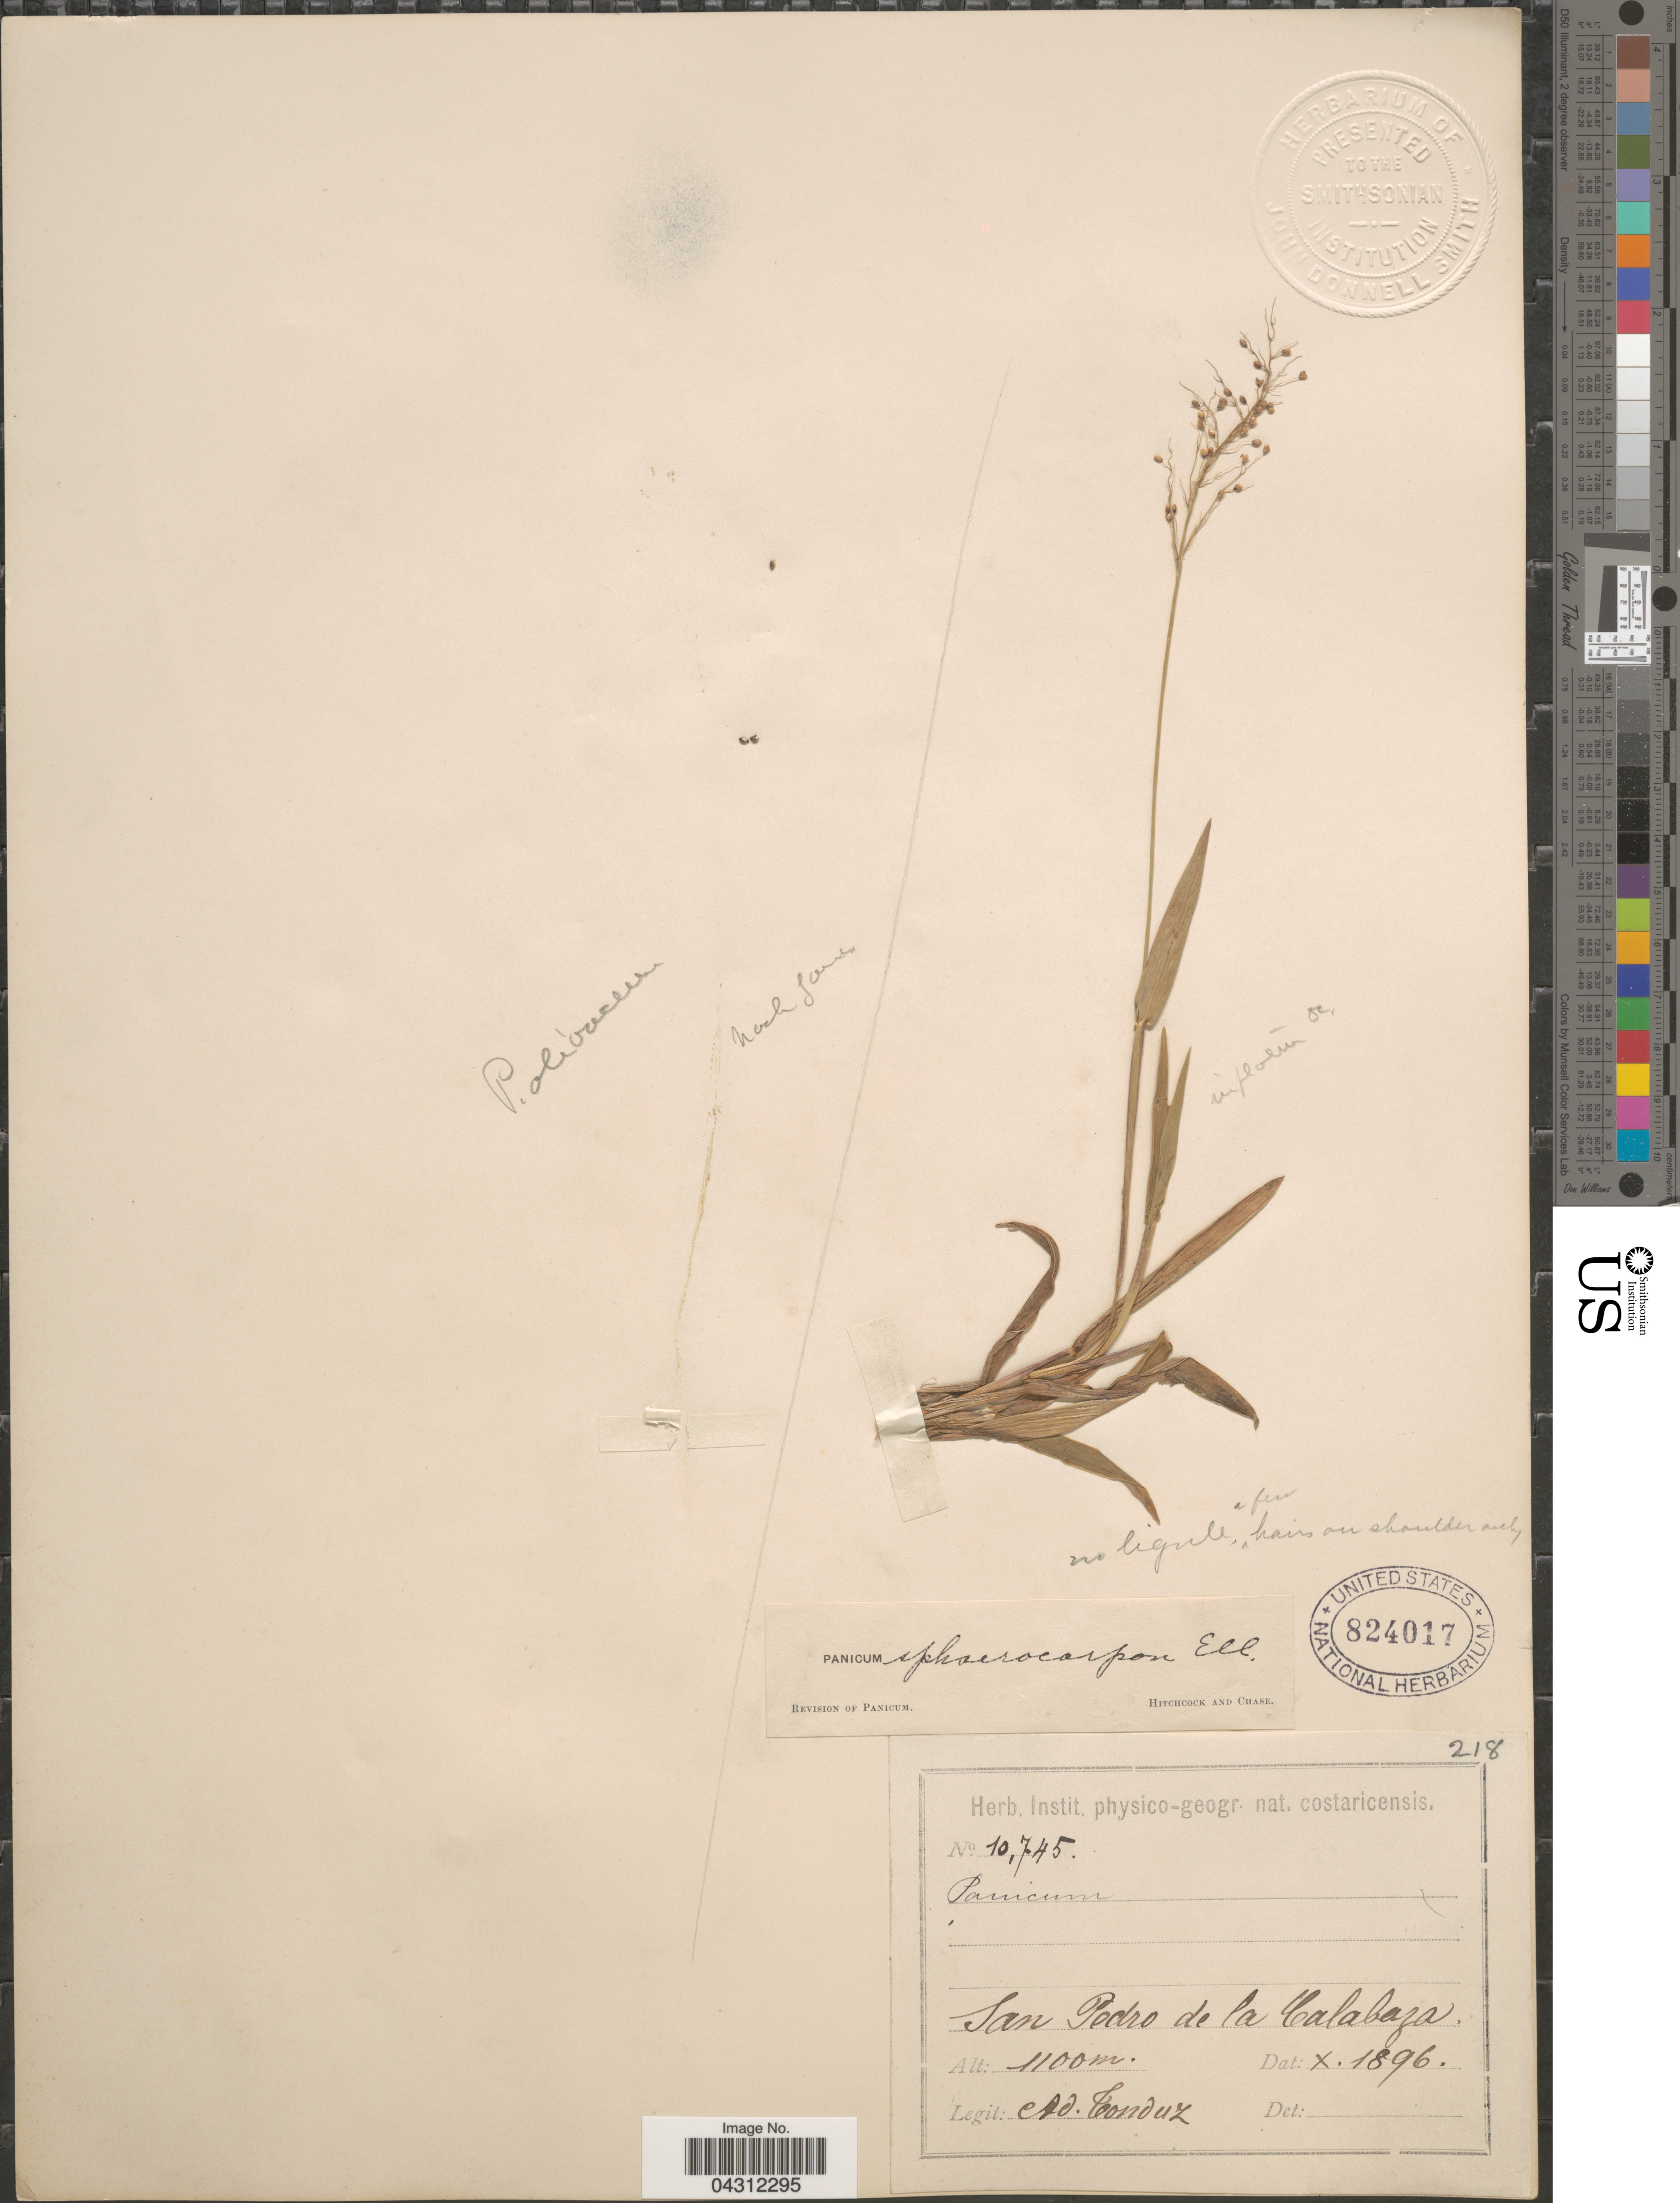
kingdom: Plantae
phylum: Tracheophyta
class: Liliopsida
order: Poales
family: Poaceae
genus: Dichanthelium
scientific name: Dichanthelium sphaerocarpon var. sphaerocarpon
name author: (Elliott) Gould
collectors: A. Tonduz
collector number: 10745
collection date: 1896-10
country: Costa Rica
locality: San Pedro de la Calabaza.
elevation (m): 1100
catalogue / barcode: US 824017